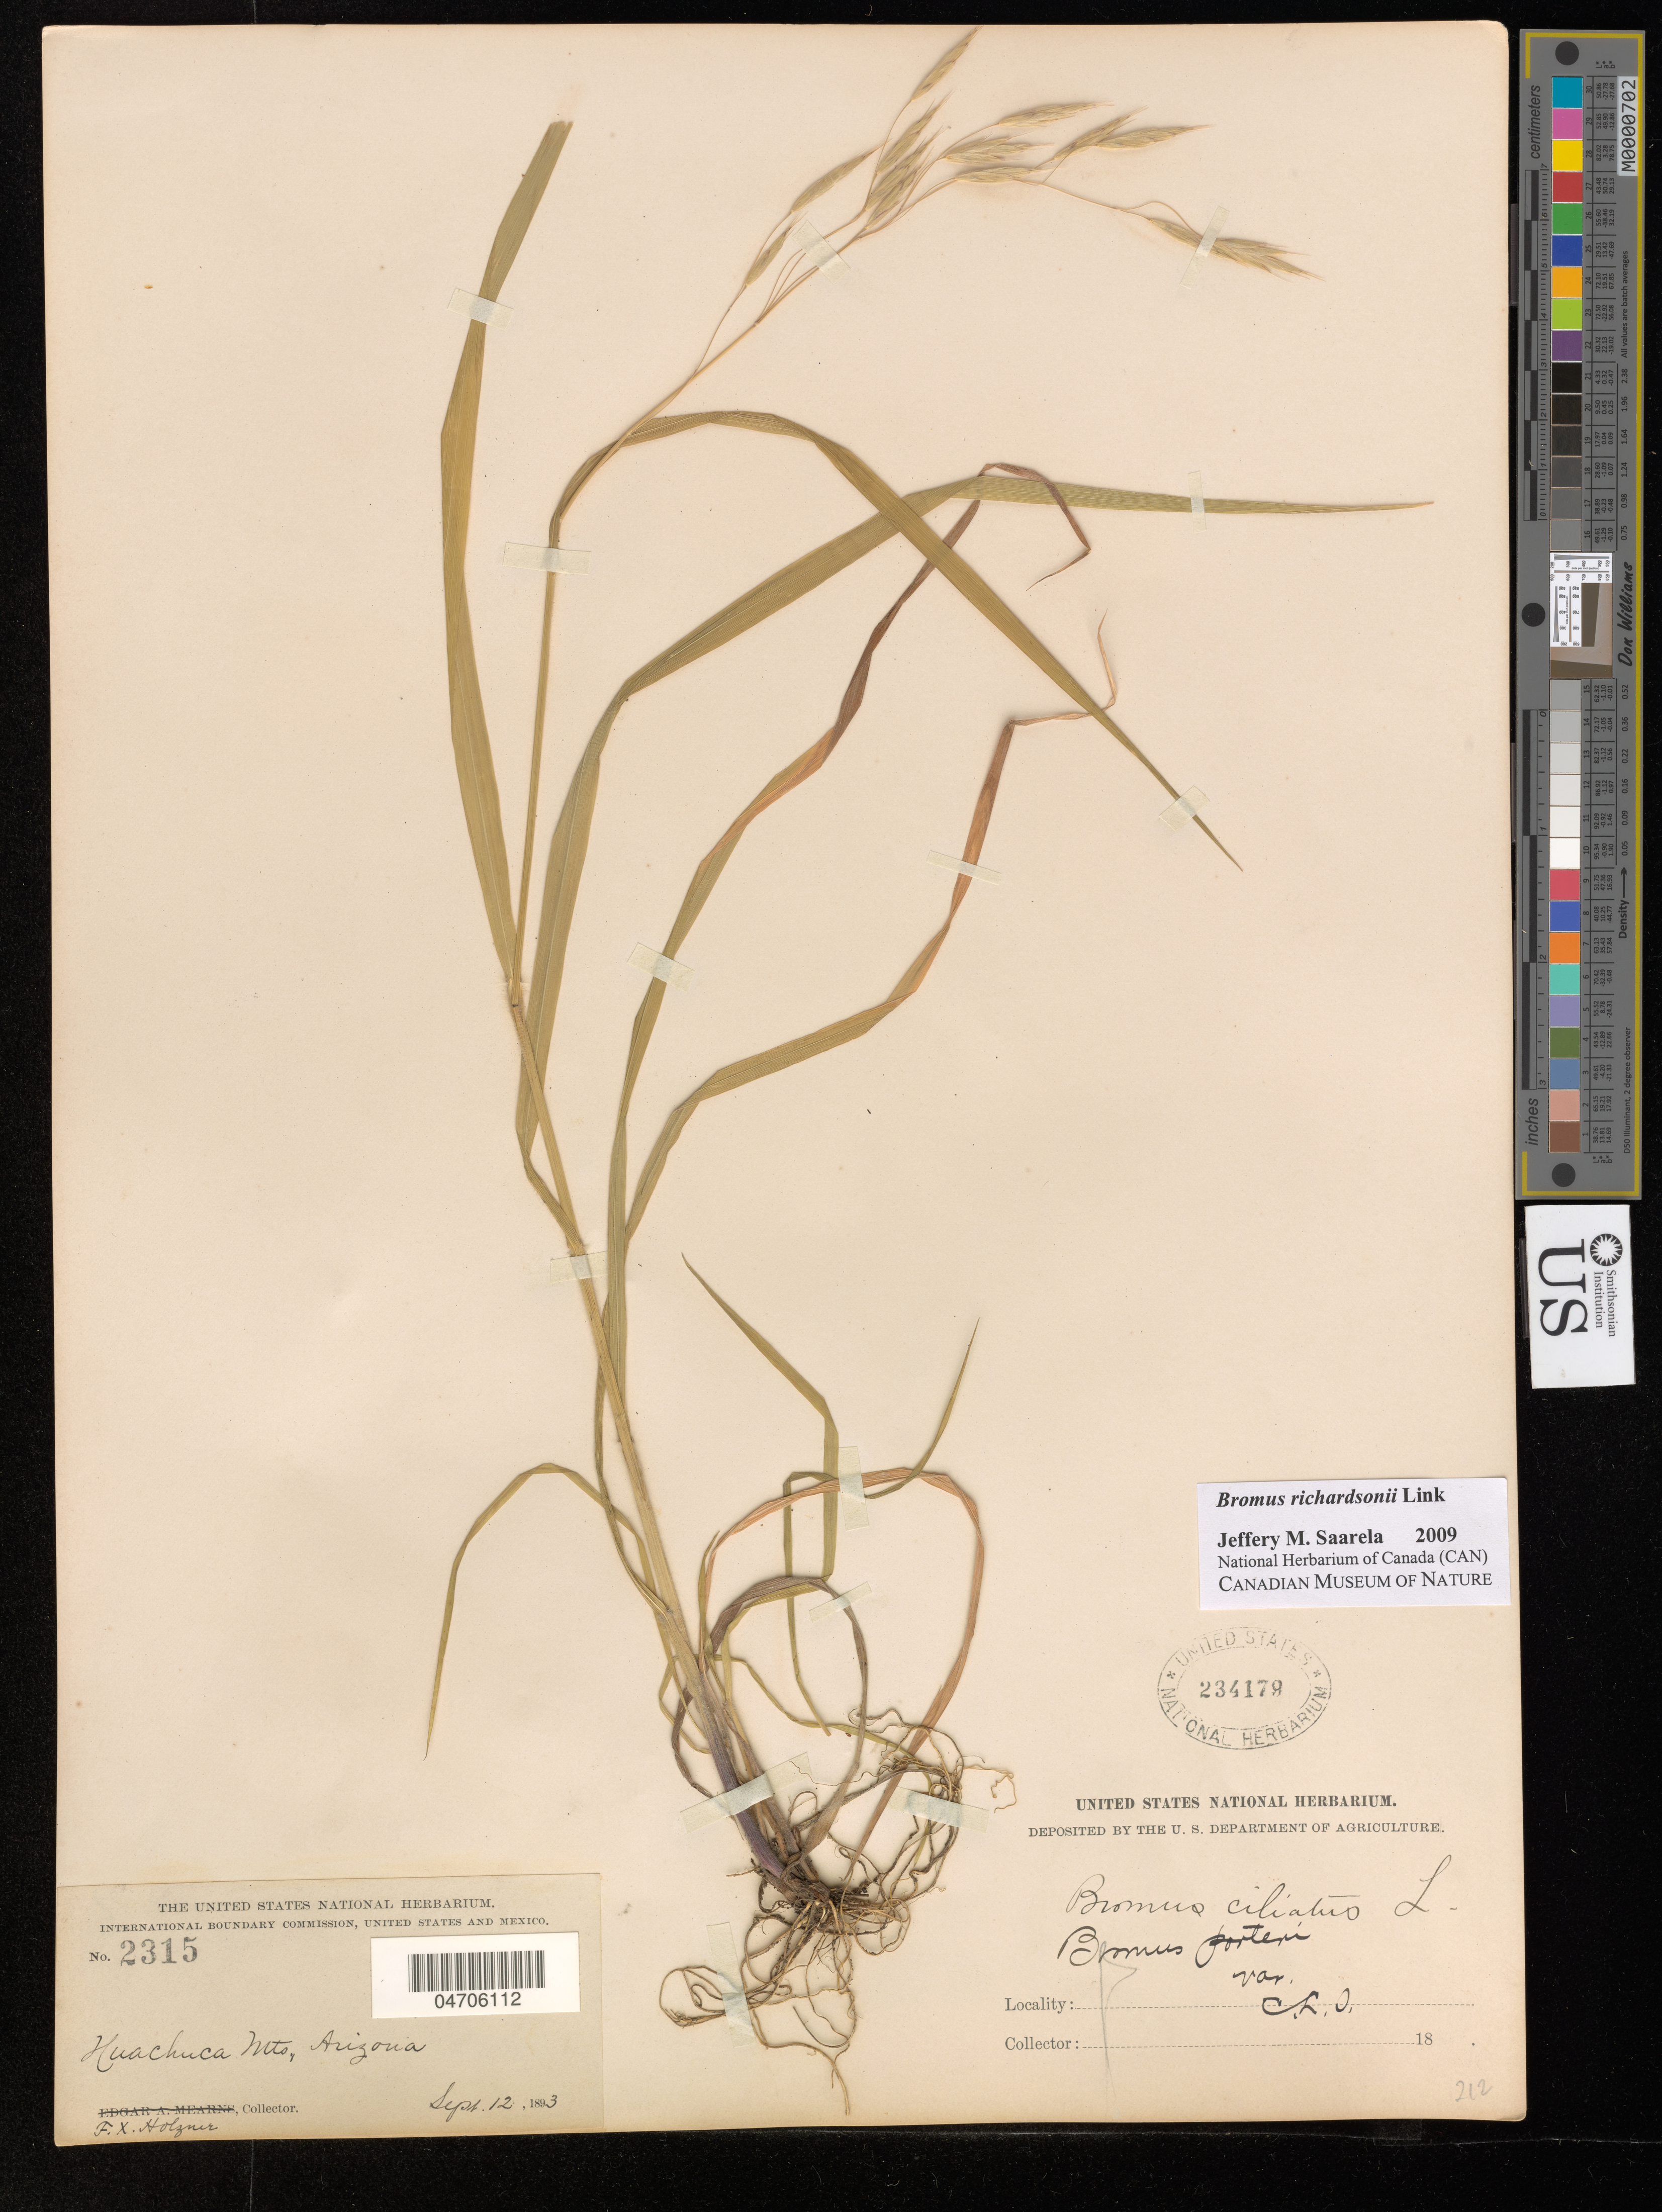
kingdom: Plantae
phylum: Tracheophyta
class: Liliopsida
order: Poales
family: Poaceae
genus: Bromus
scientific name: Bromus richardsonii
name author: Link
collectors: F. X. Holzner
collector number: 2315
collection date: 1893-09-12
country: United States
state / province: Arizona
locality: Huachuca Mts.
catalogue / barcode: US 234179